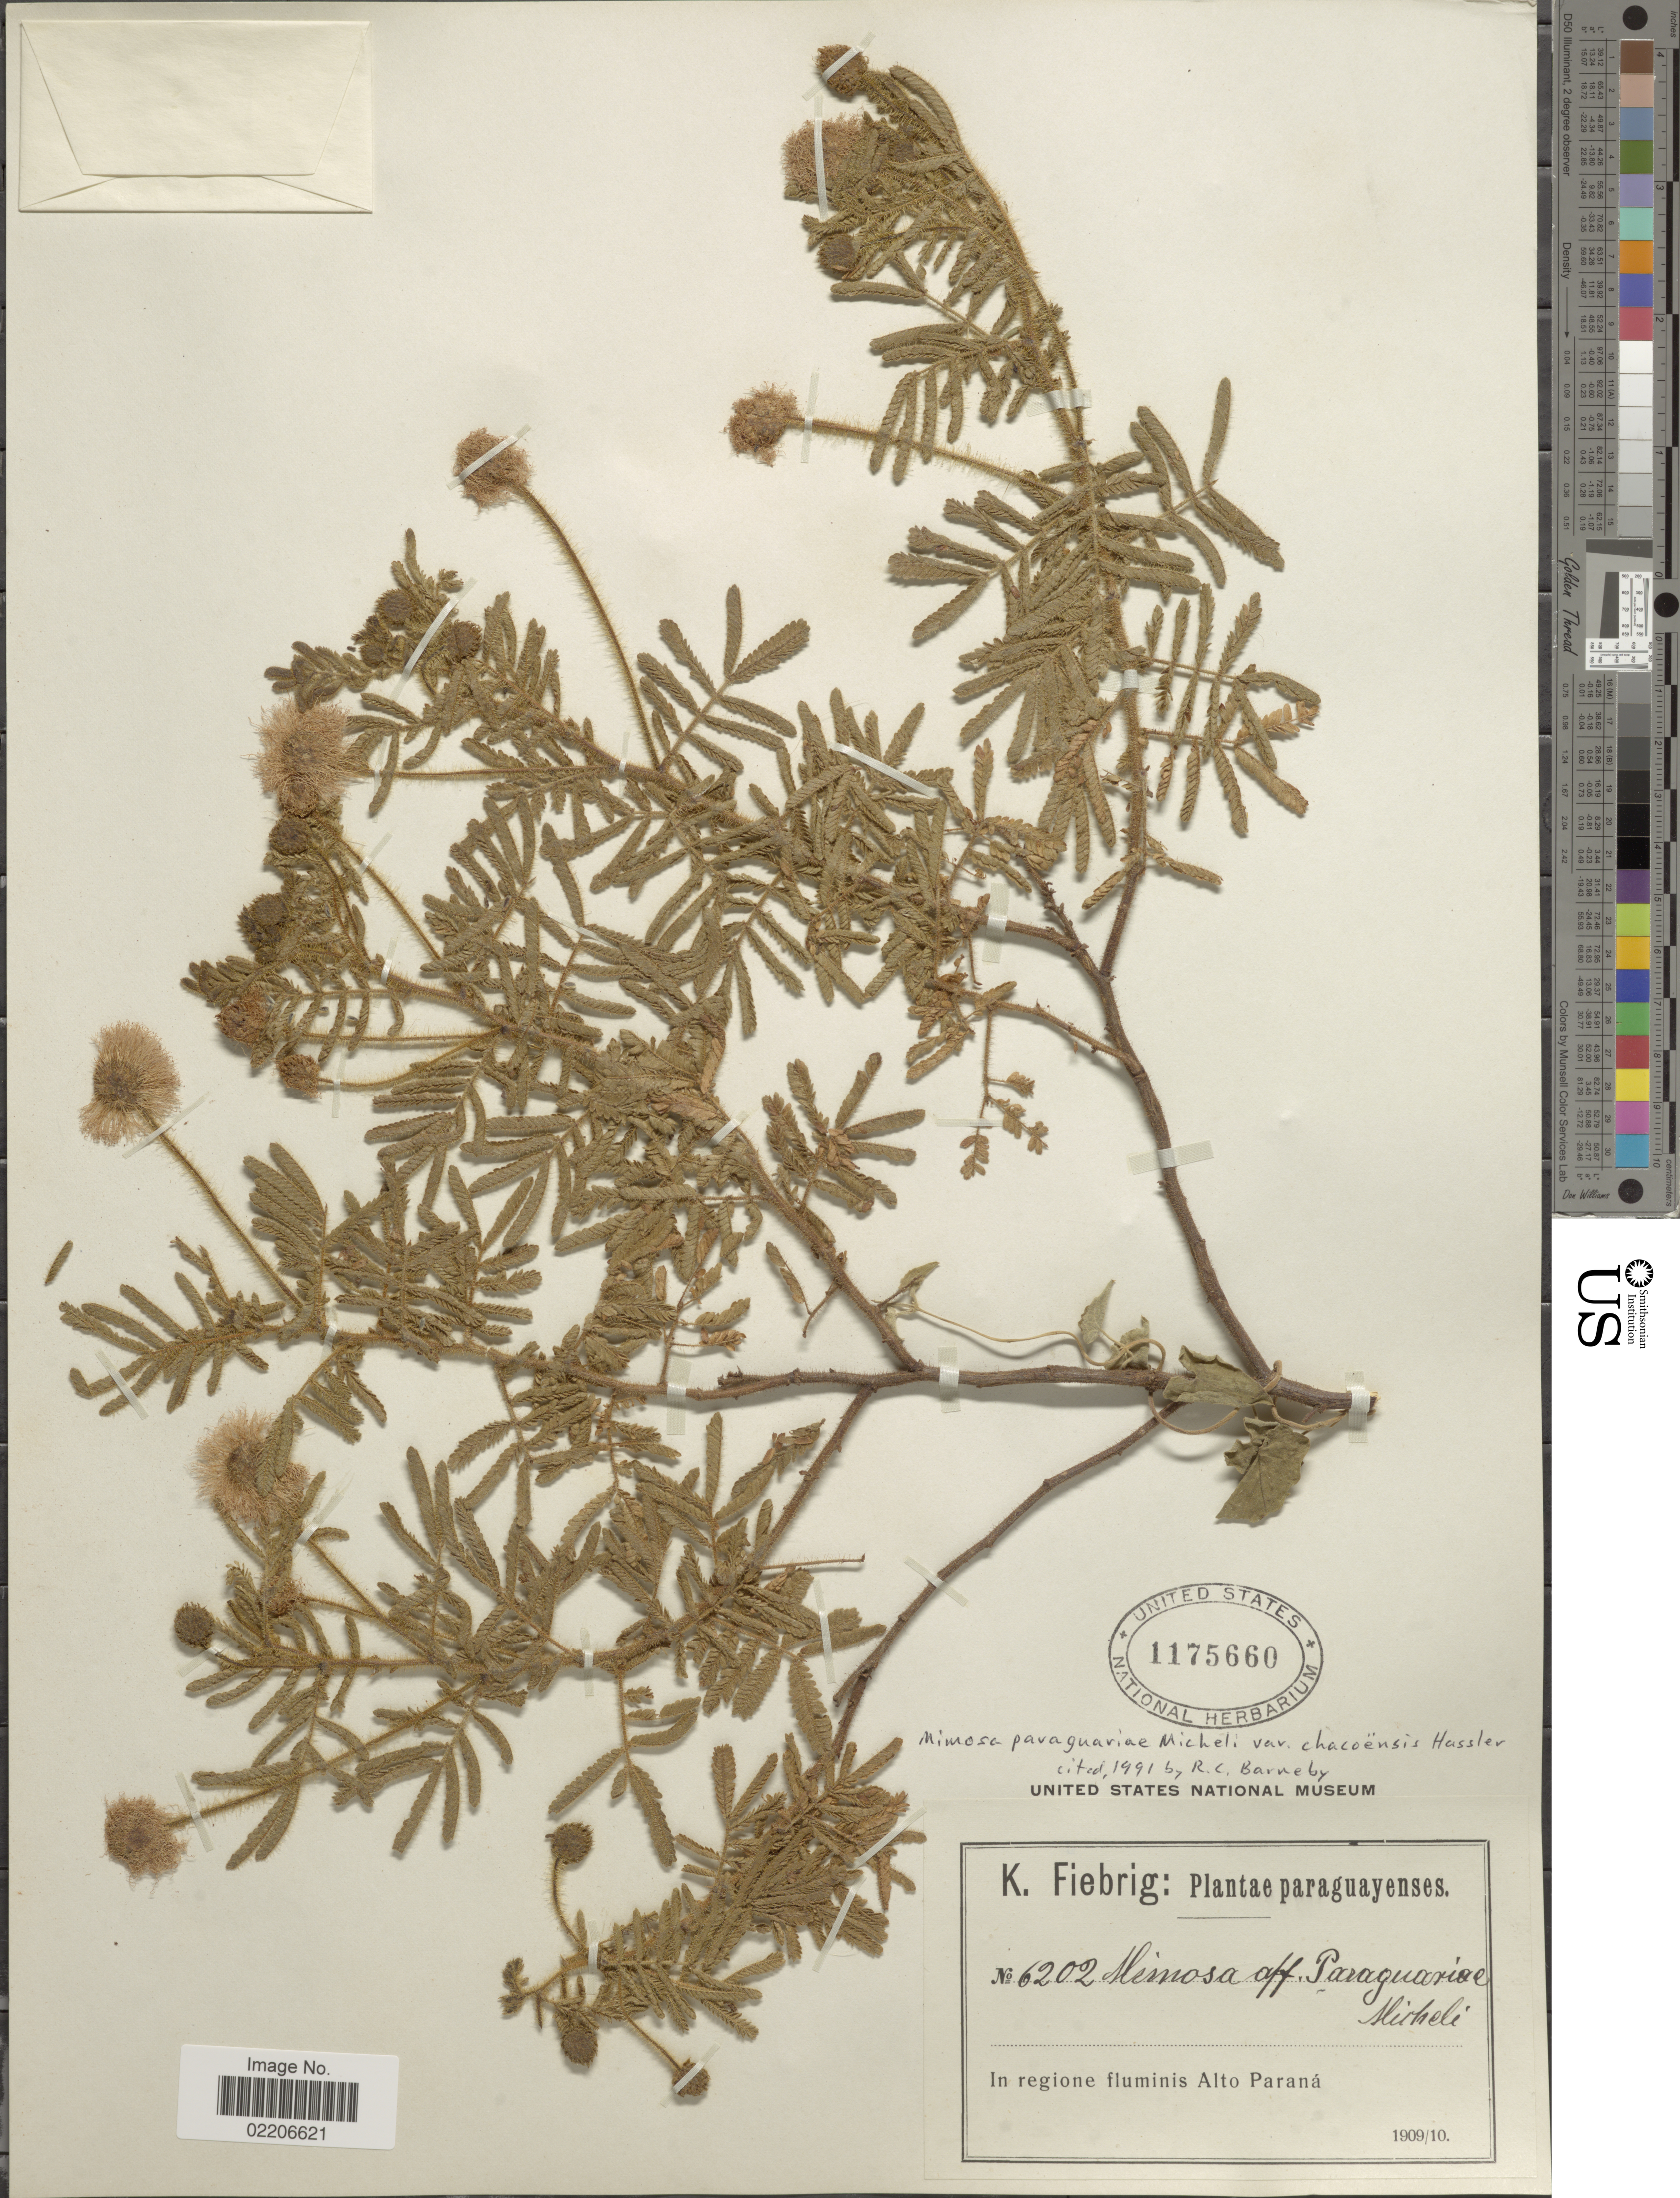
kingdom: Plantae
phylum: Tracheophyta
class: Magnoliopsida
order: Fabales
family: Fabaceae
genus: Mimosa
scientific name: Mimosa paraguariae var. chacoensis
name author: Hassl.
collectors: K. Fiebrig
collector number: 6202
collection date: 1909/1910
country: Paraguay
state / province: Alto Parana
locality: In regione fluminis Alto Paraná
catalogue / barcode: US 1175660